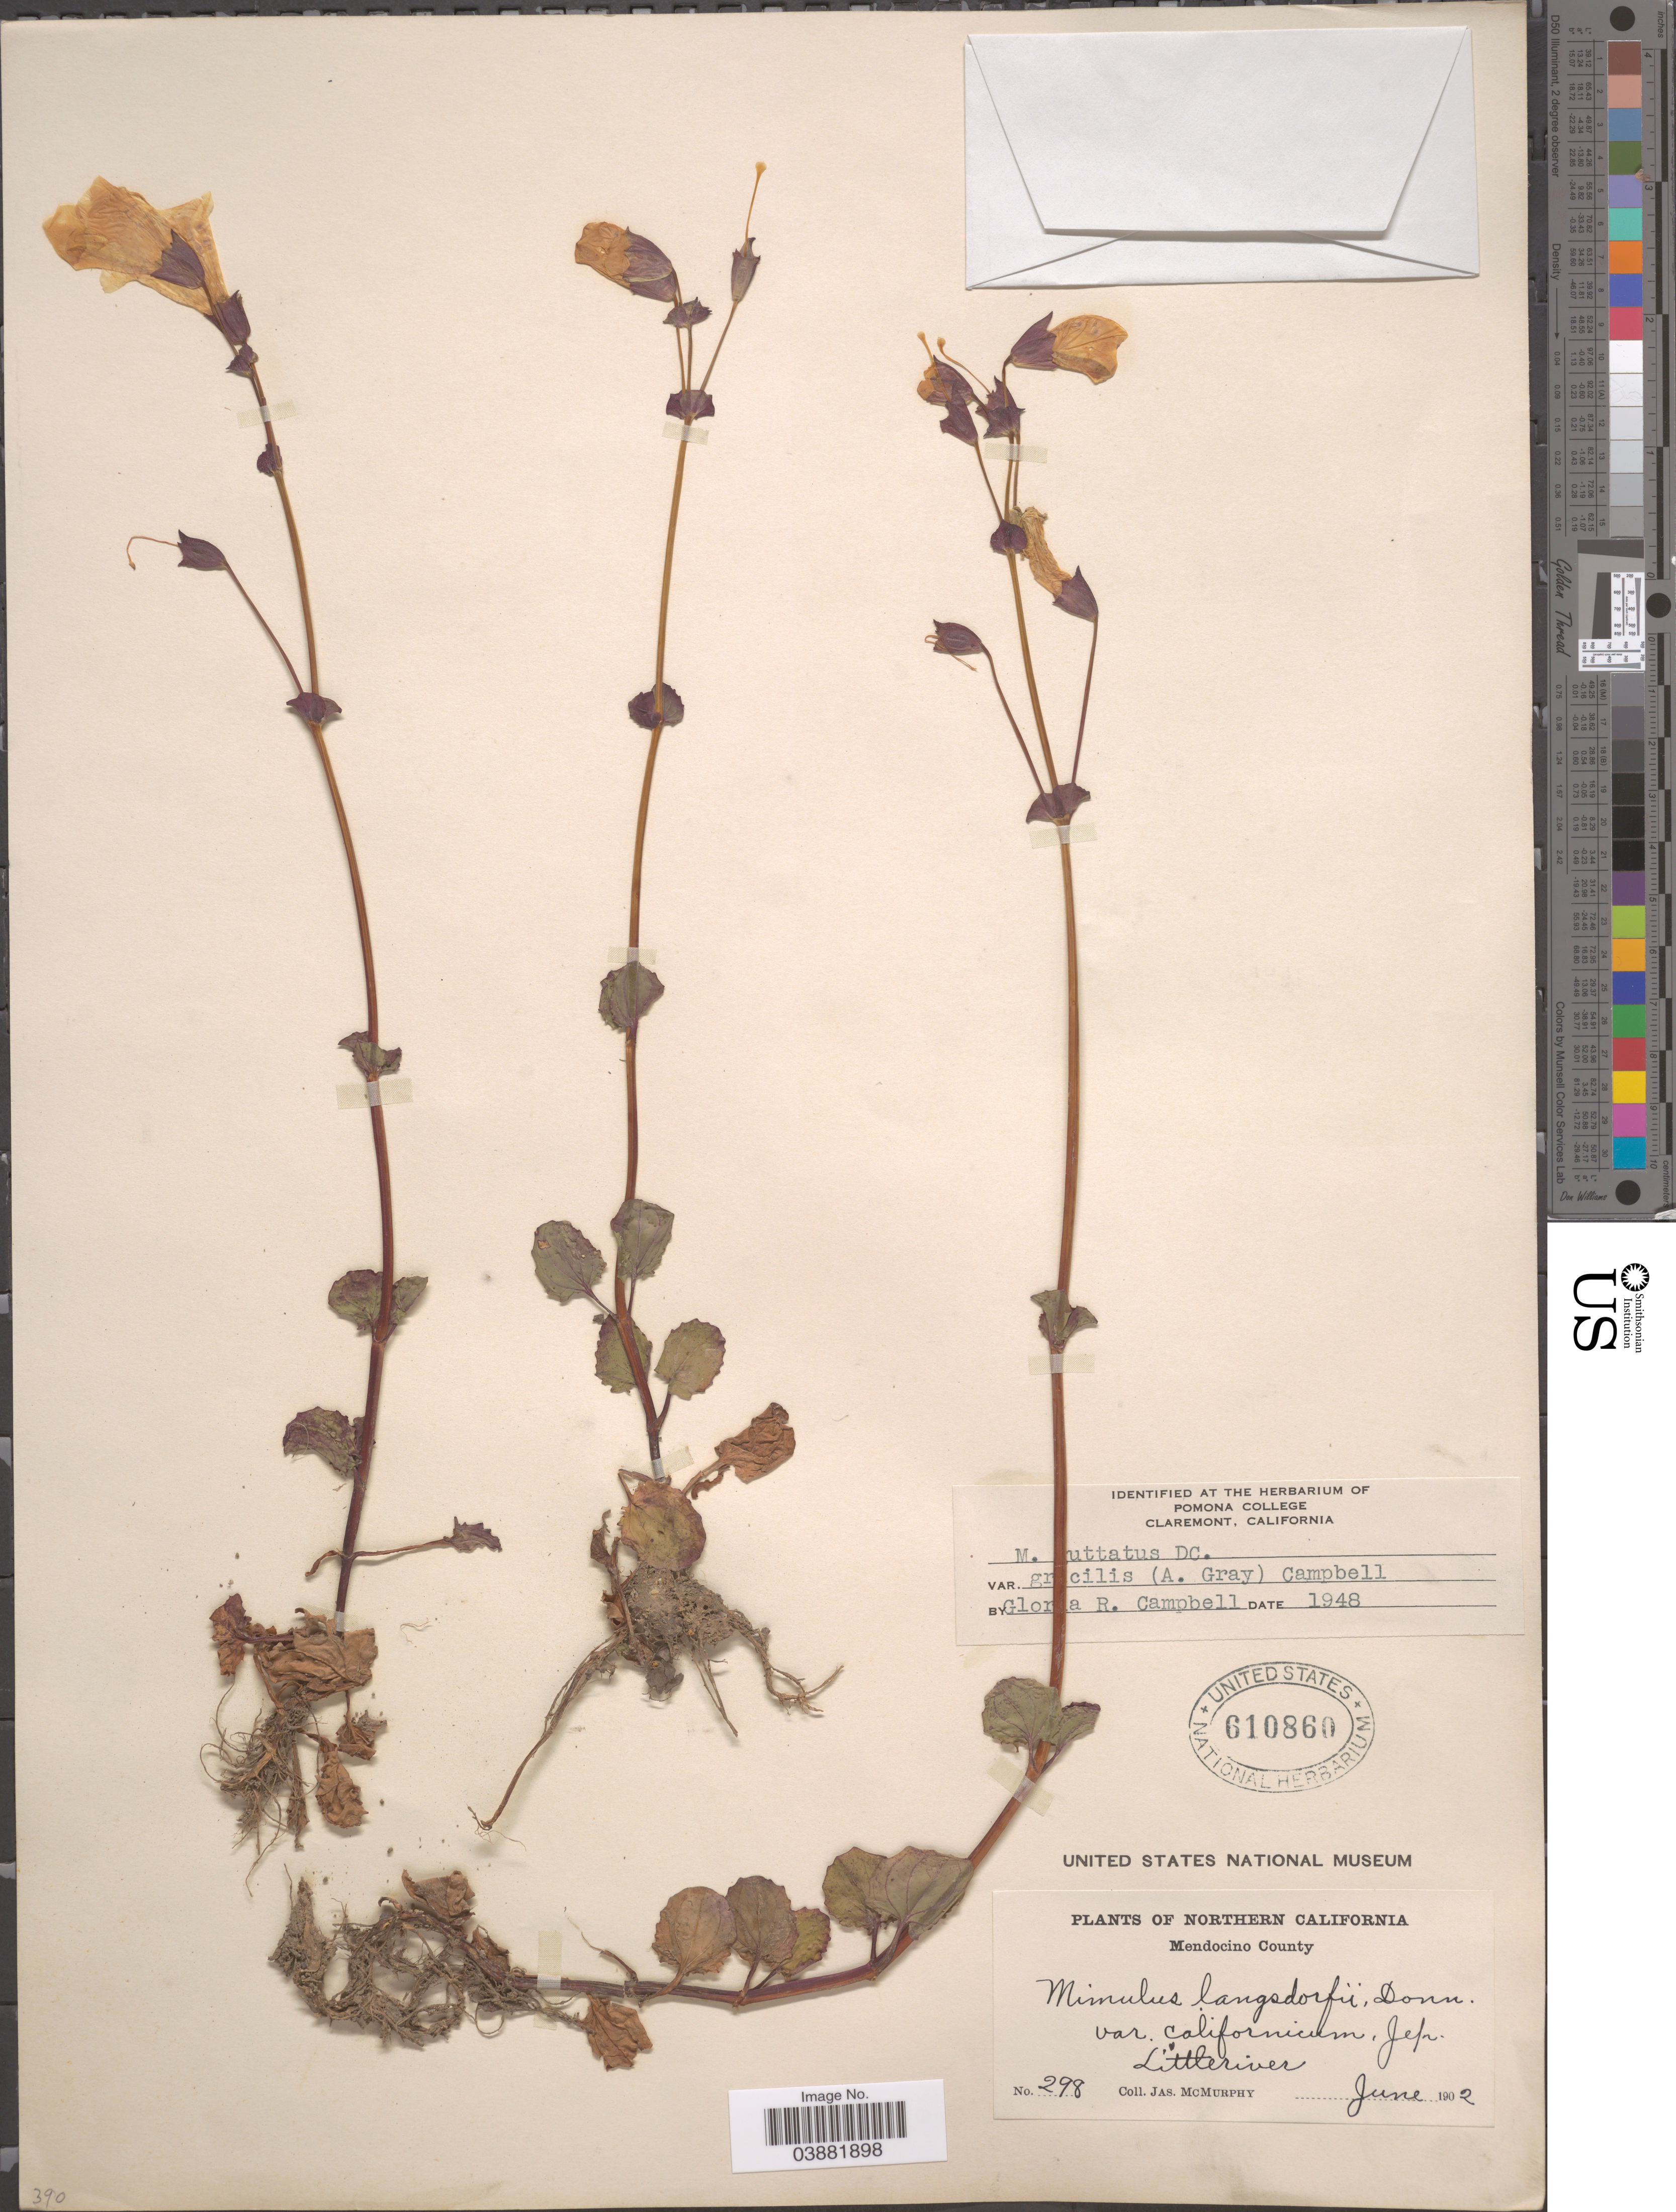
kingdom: Plantae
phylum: Tracheophyta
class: Magnoliopsida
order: Lamiales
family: Phrymaceae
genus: Mimulus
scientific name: Mimulus guttatus var. gracilis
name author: (A. Gray) G.R. Campb.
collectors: J. McMurphy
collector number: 298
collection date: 1902-06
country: United States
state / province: California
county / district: Mendocino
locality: Northern California. Mendocino County. Littleriver.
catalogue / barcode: US 610860